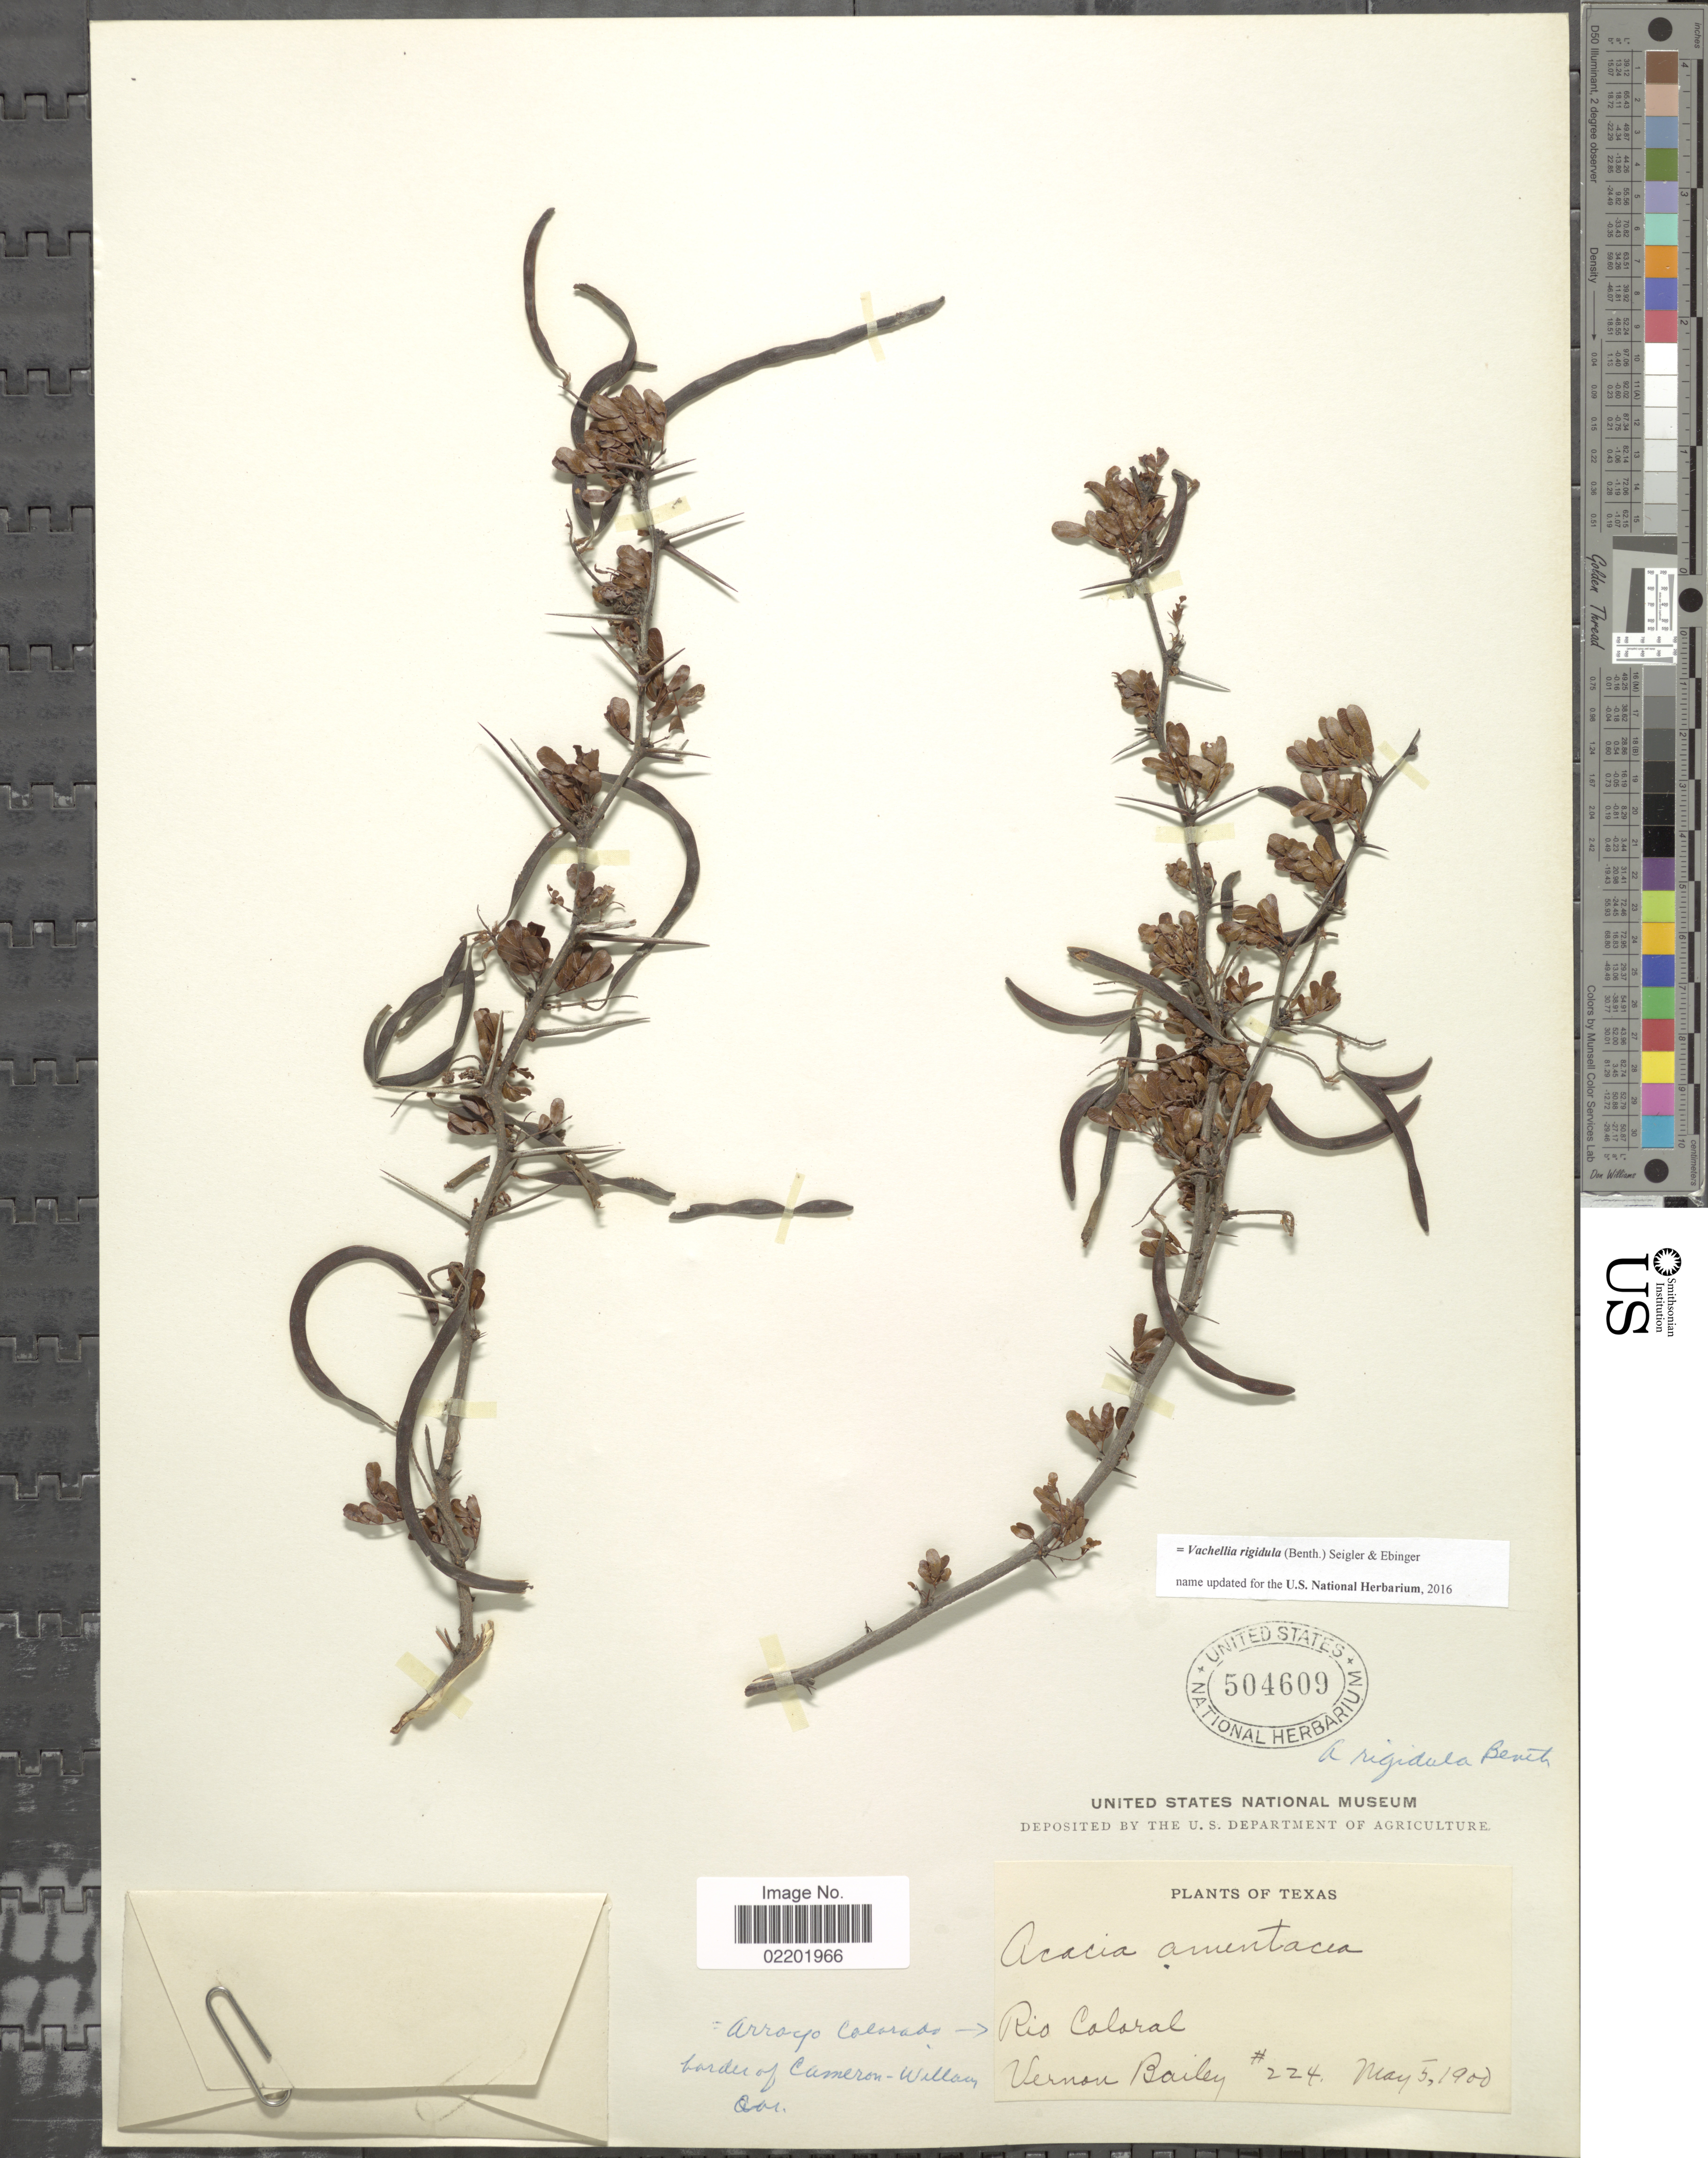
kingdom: Plantae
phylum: Tracheophyta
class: Magnoliopsida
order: Fabales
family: Fabaceae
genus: Vachellia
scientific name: Vachellia rigidula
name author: (Benth.) Seigler & Ebinger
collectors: V. O. Bailey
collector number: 224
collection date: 1900-05-05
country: United States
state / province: Texas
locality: Rio Coloral, Arroyo Colorado, border of Cameron-William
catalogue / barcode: US 504609